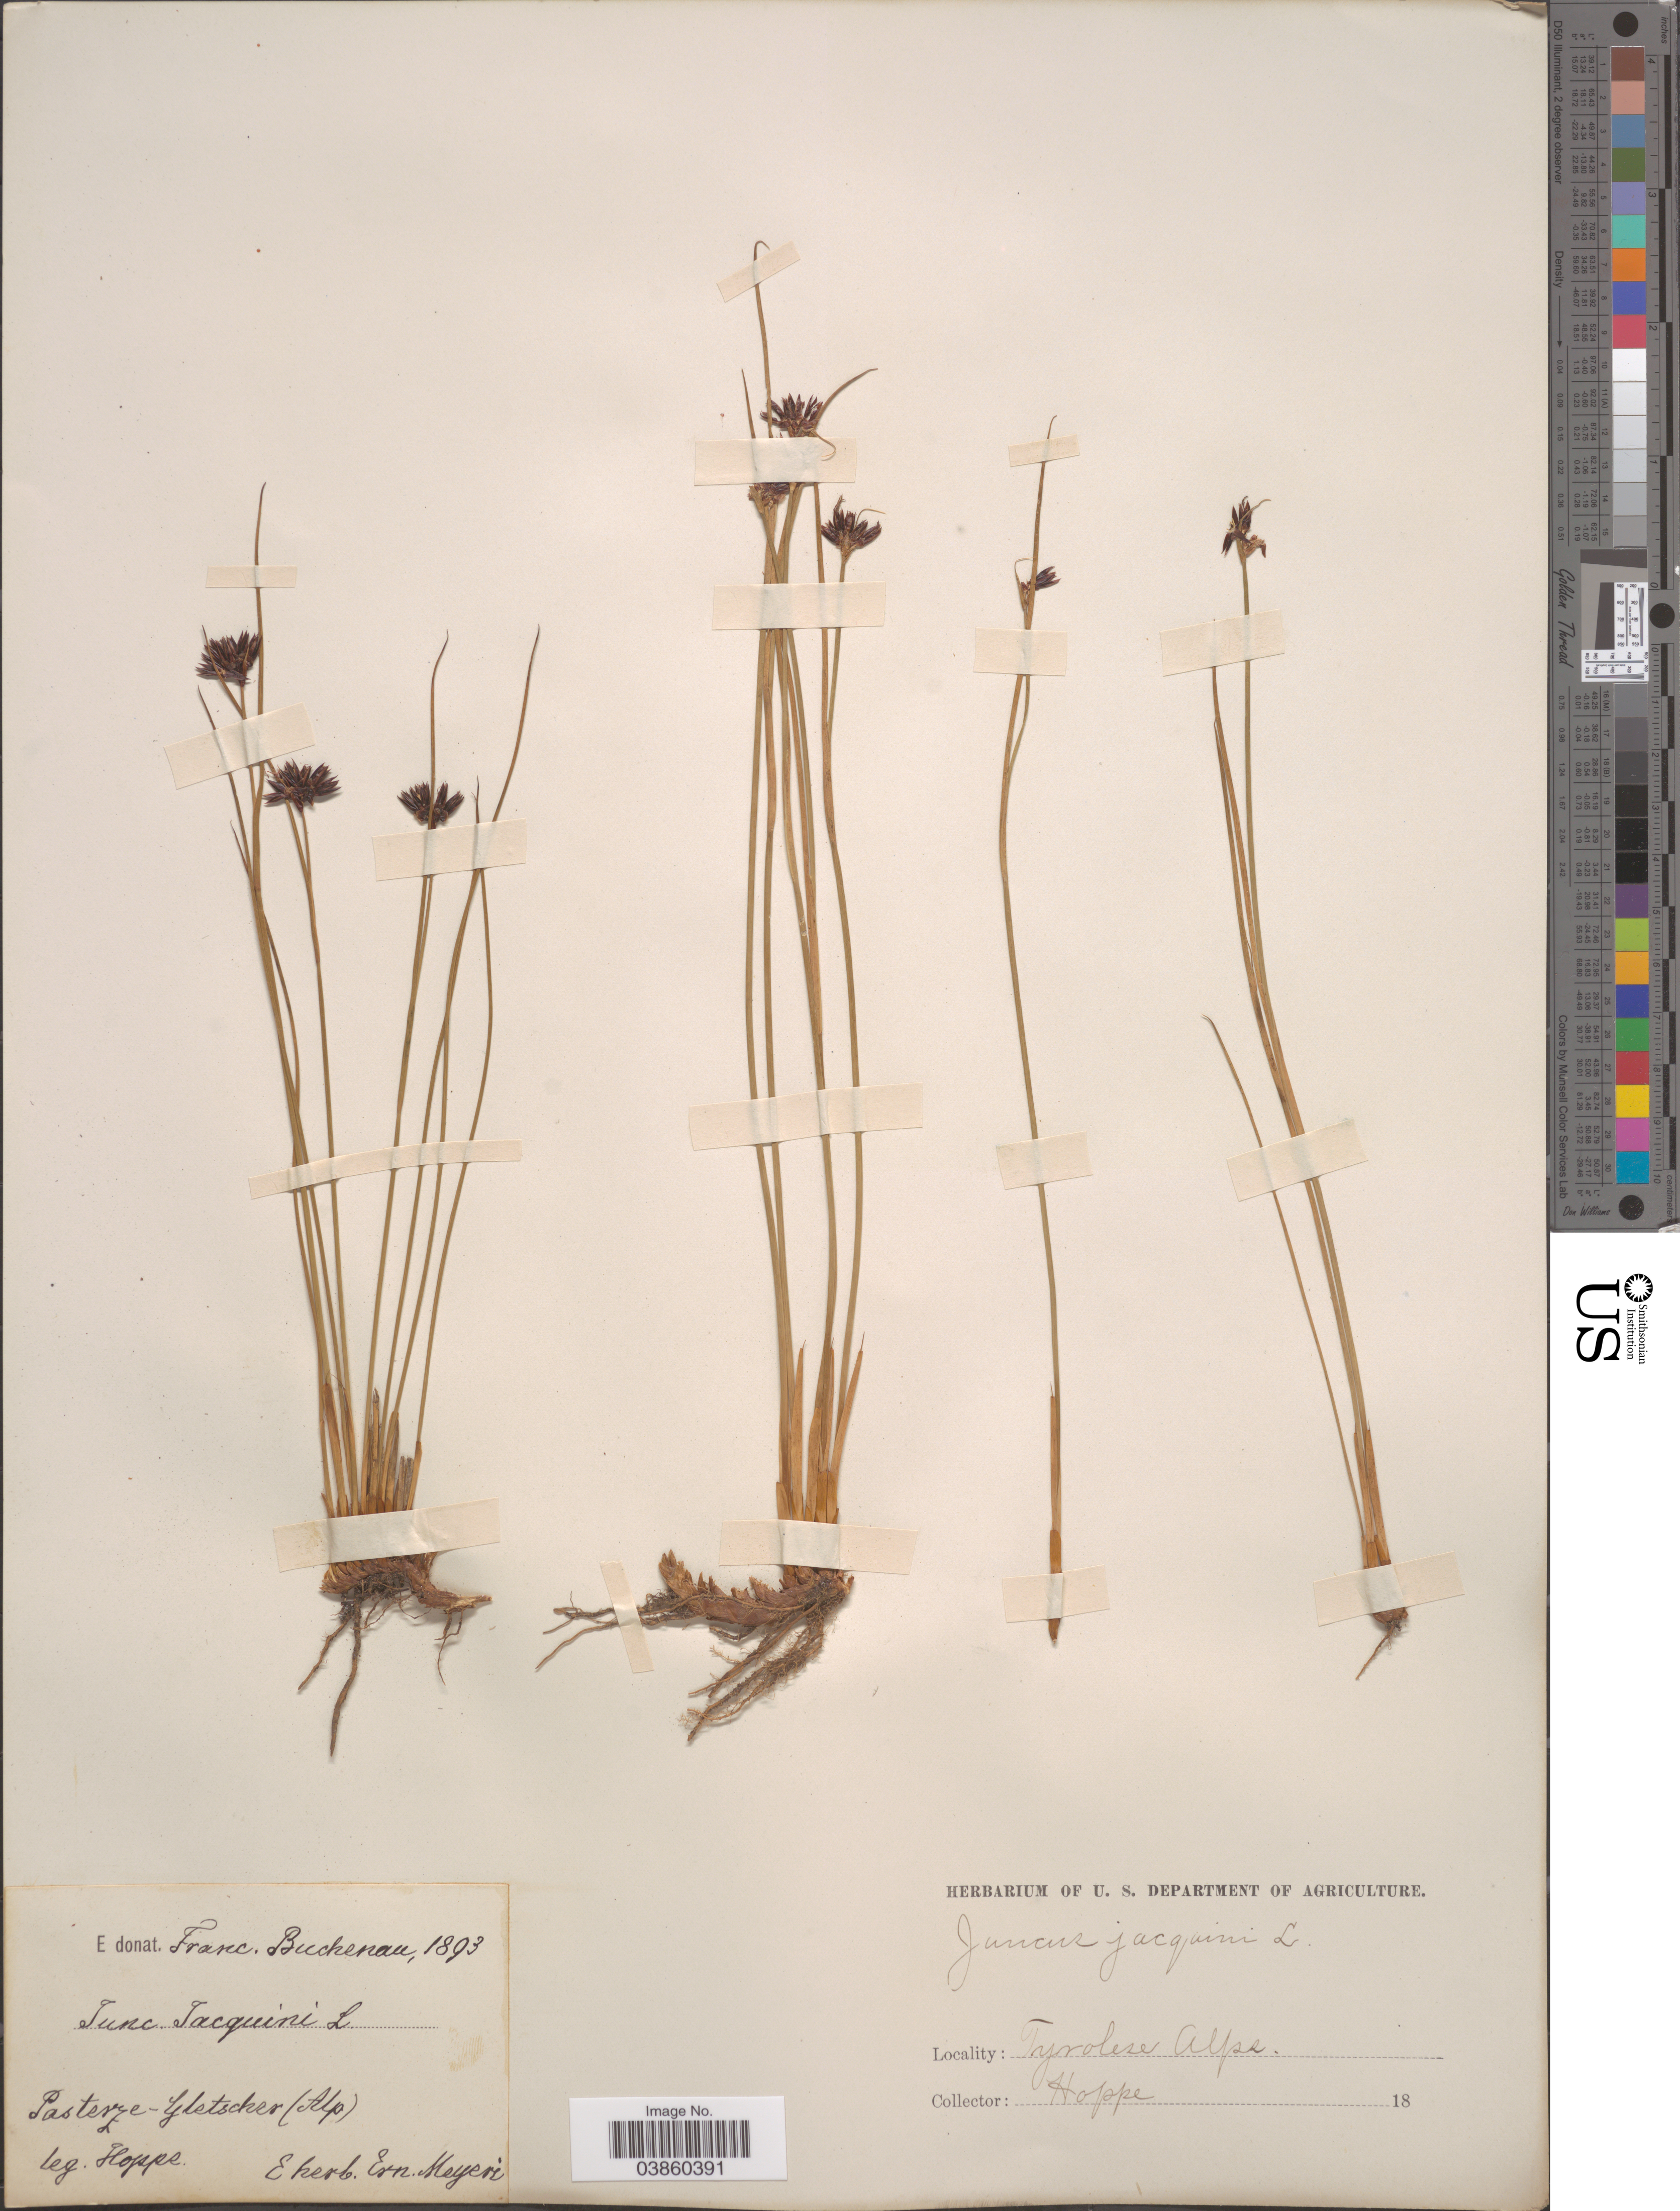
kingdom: Plantae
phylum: Tracheophyta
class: Liliopsida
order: Poales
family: Juncaceae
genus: Juncus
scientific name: Juncus jacquinii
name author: L.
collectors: Hoppe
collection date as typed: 18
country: Austria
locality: Pasterze-Gletscher (Alp). Tyrolese Alpe.